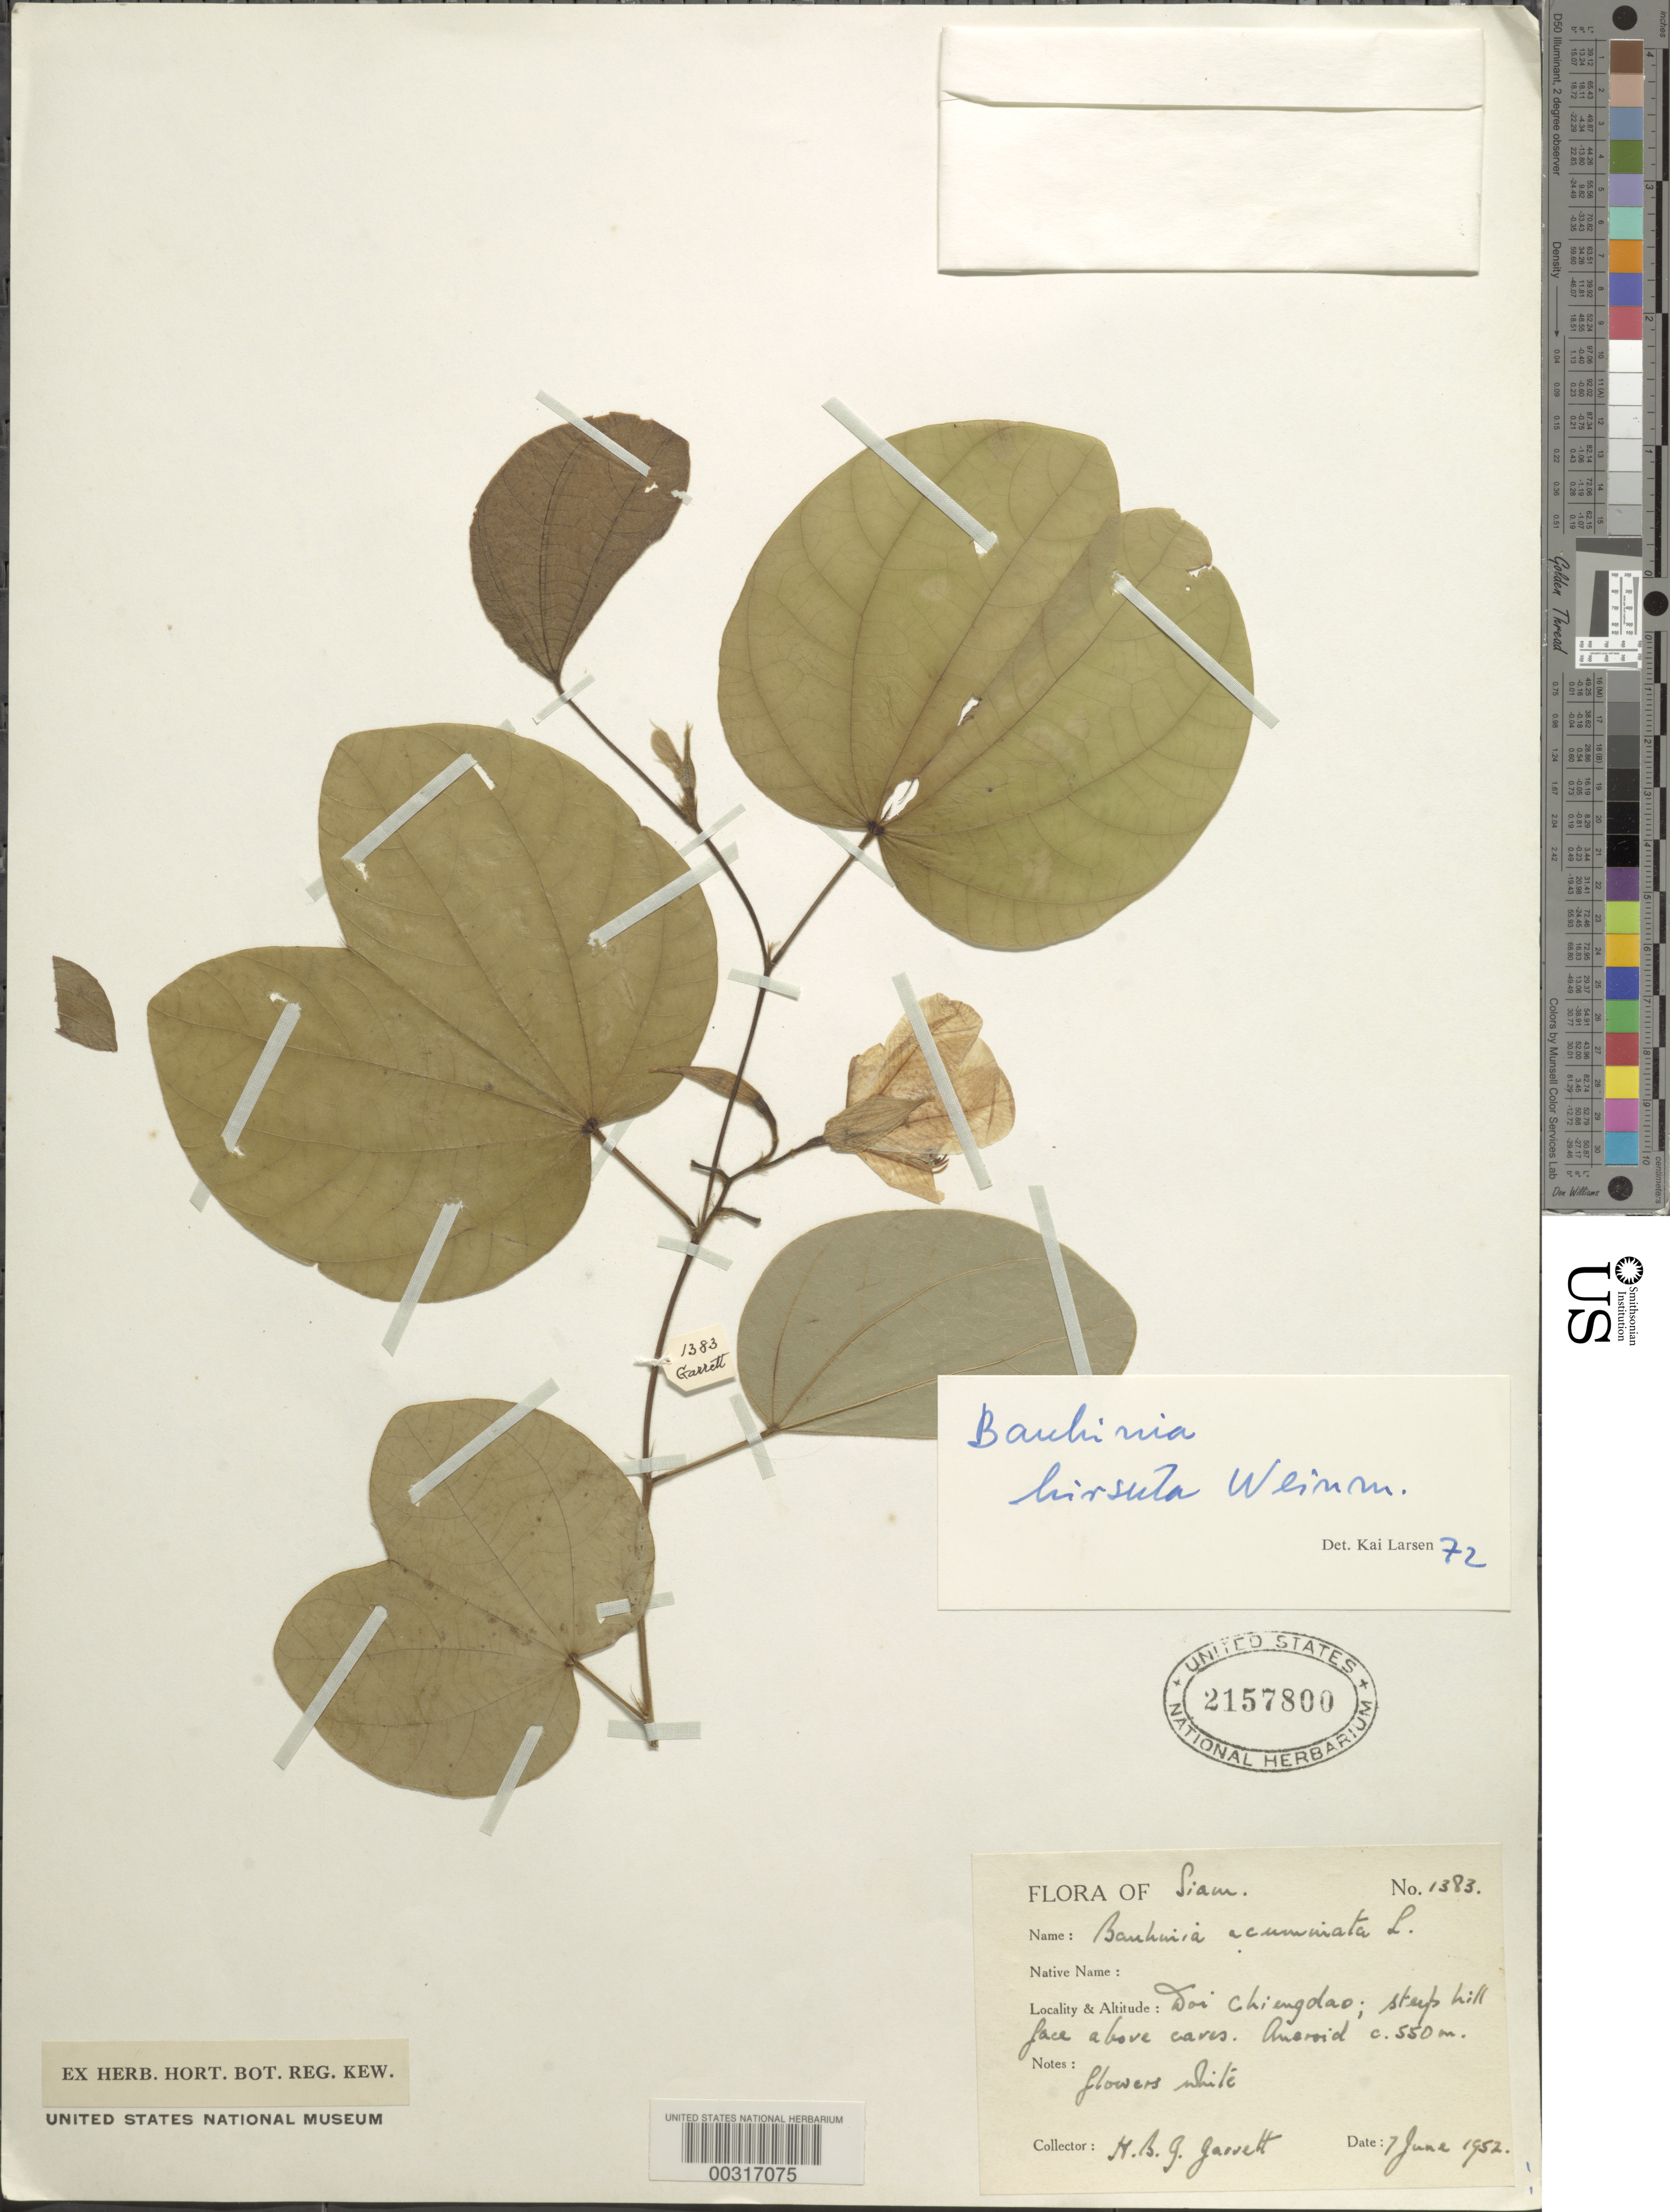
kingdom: Plantae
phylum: Tracheophyta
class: Magnoliopsida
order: Fabales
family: Fabaceae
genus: Bauhinia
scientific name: Bauhinia acuminata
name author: L.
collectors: H. Garrett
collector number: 1383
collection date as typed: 07 Jun 1952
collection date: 1952-06-07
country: Thailand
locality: Doi chiengdao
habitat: Steep hill face above caves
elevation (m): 550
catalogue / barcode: US 2157800